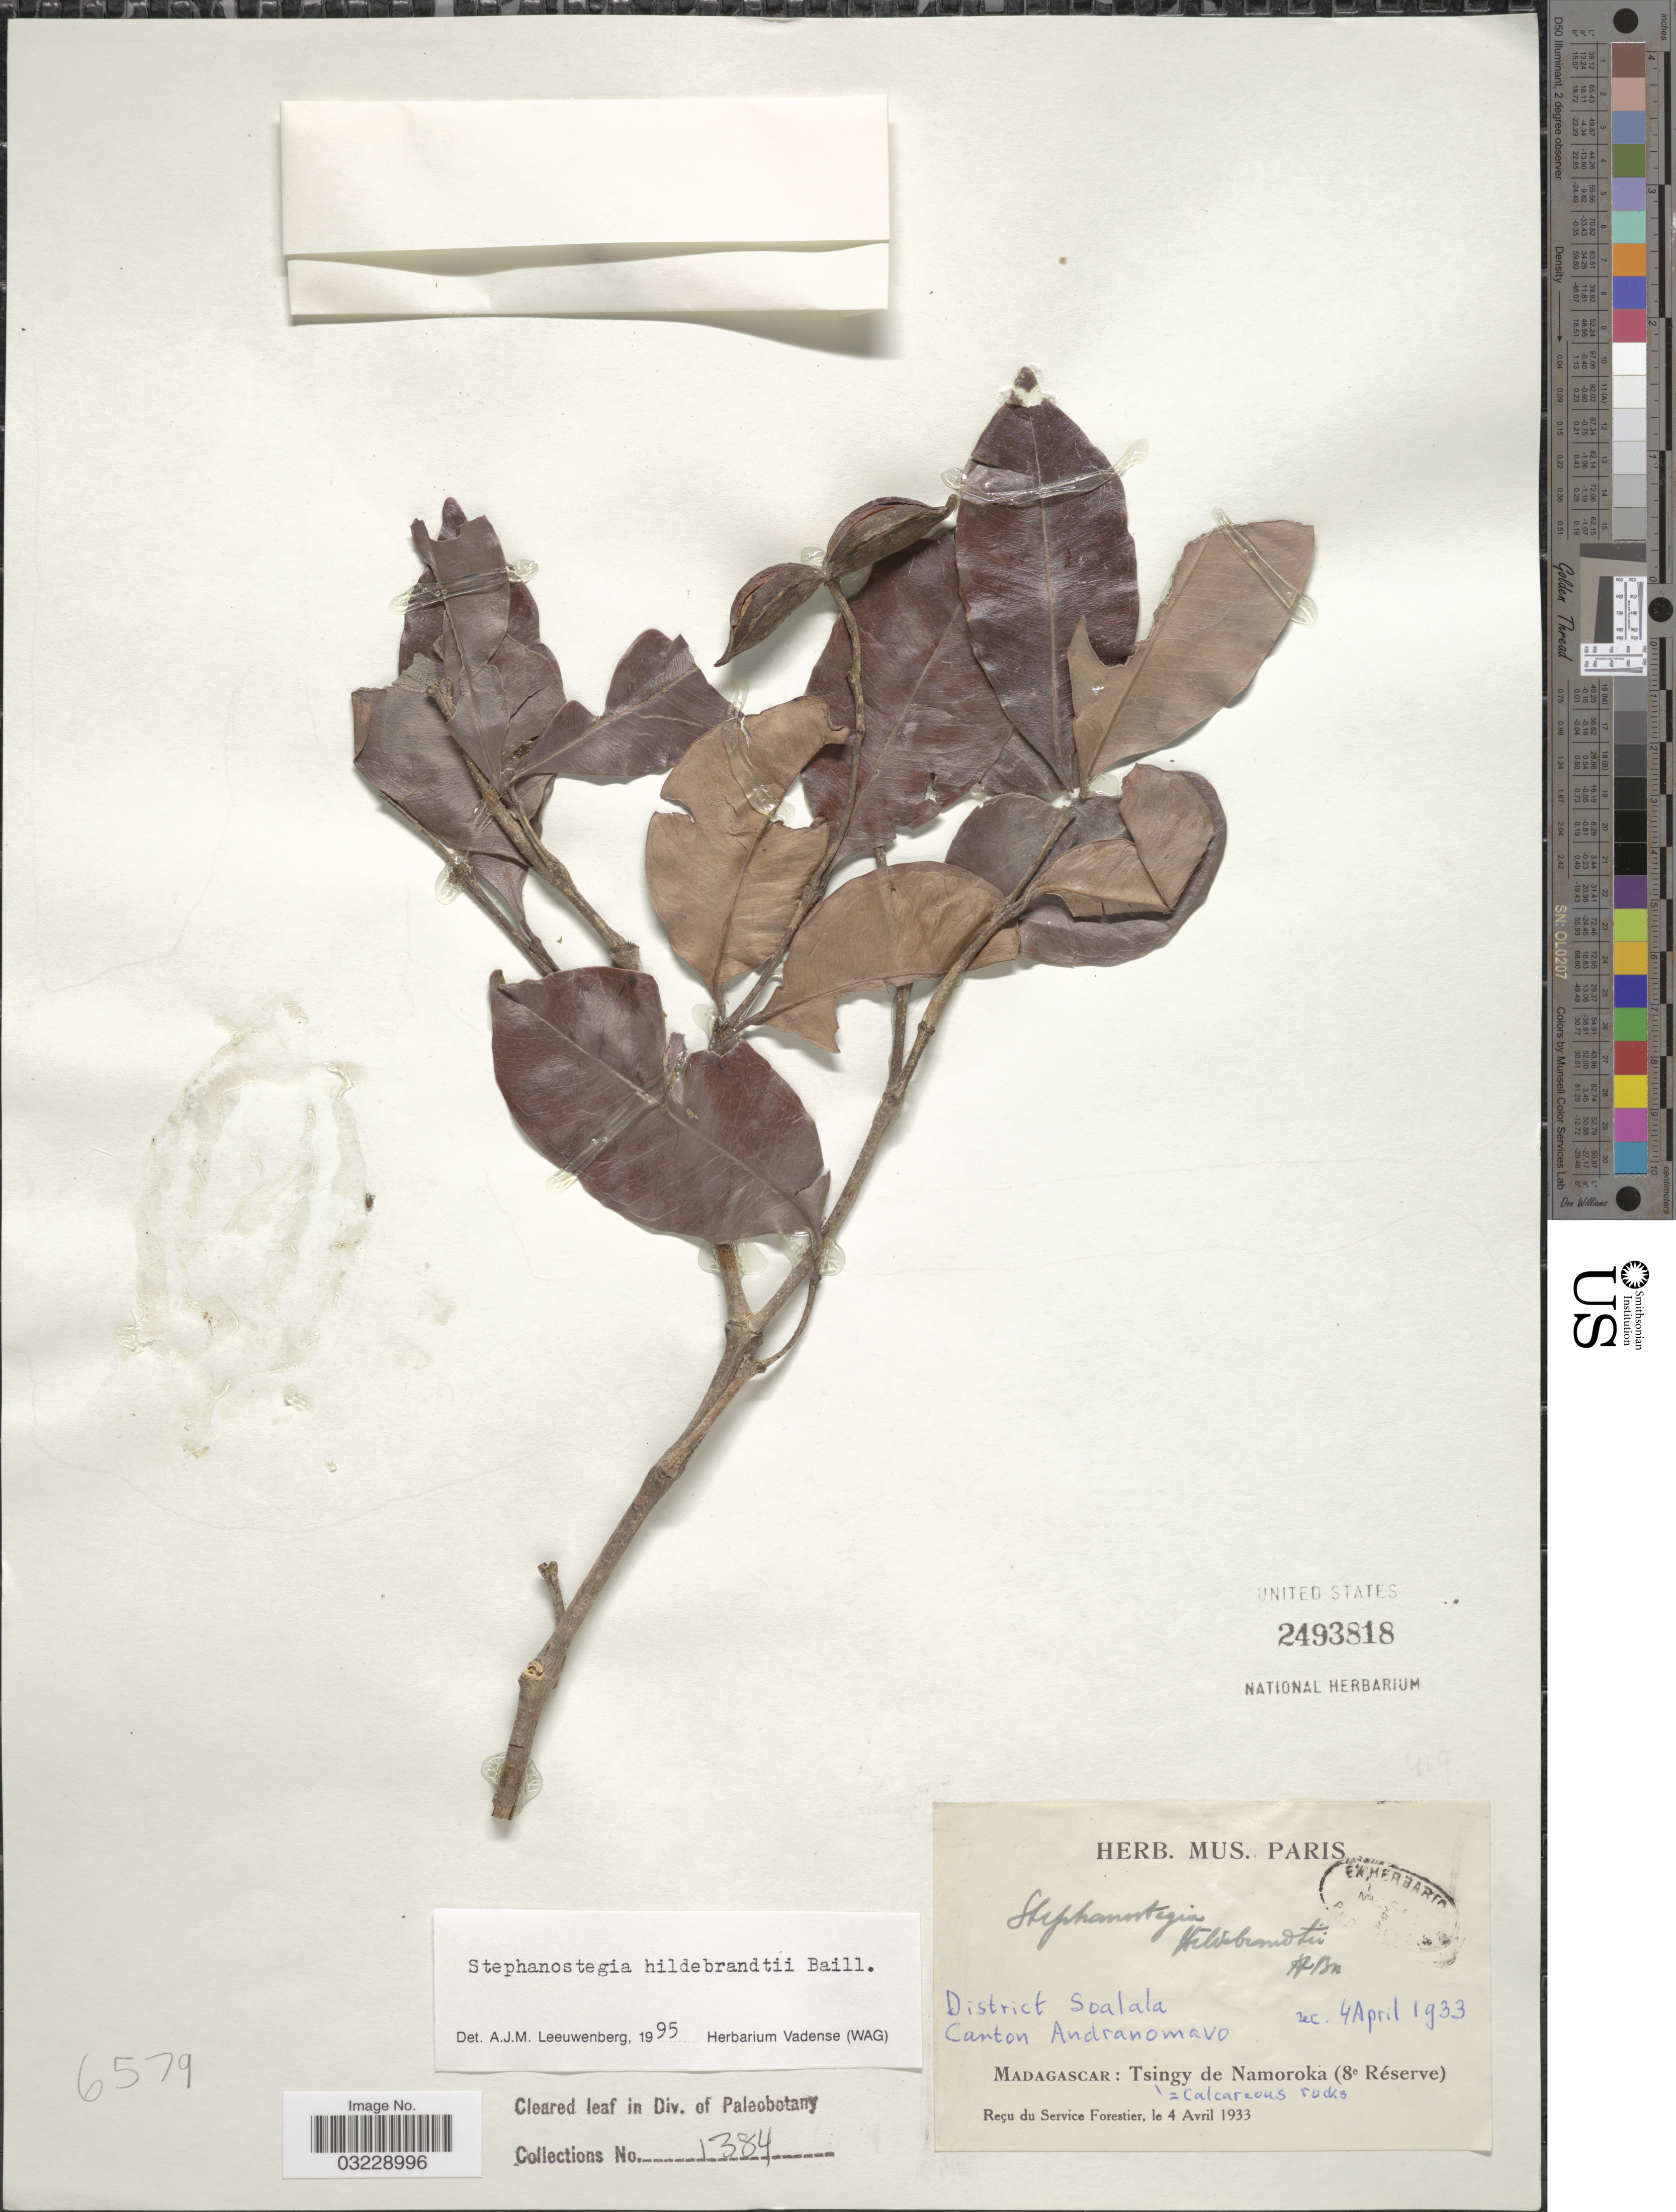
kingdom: Plantae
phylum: Tracheophyta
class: Magnoliopsida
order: Gentianales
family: Apocynaceae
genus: Stephanostegia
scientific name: Stephanostegia hildebrandtii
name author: Baill.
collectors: Service Forestier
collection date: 1933-04-04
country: Madagascar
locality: District Soalala. Canton Andranomavo. Tsingy de Namoroka (8e Réserve).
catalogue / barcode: US 2493818